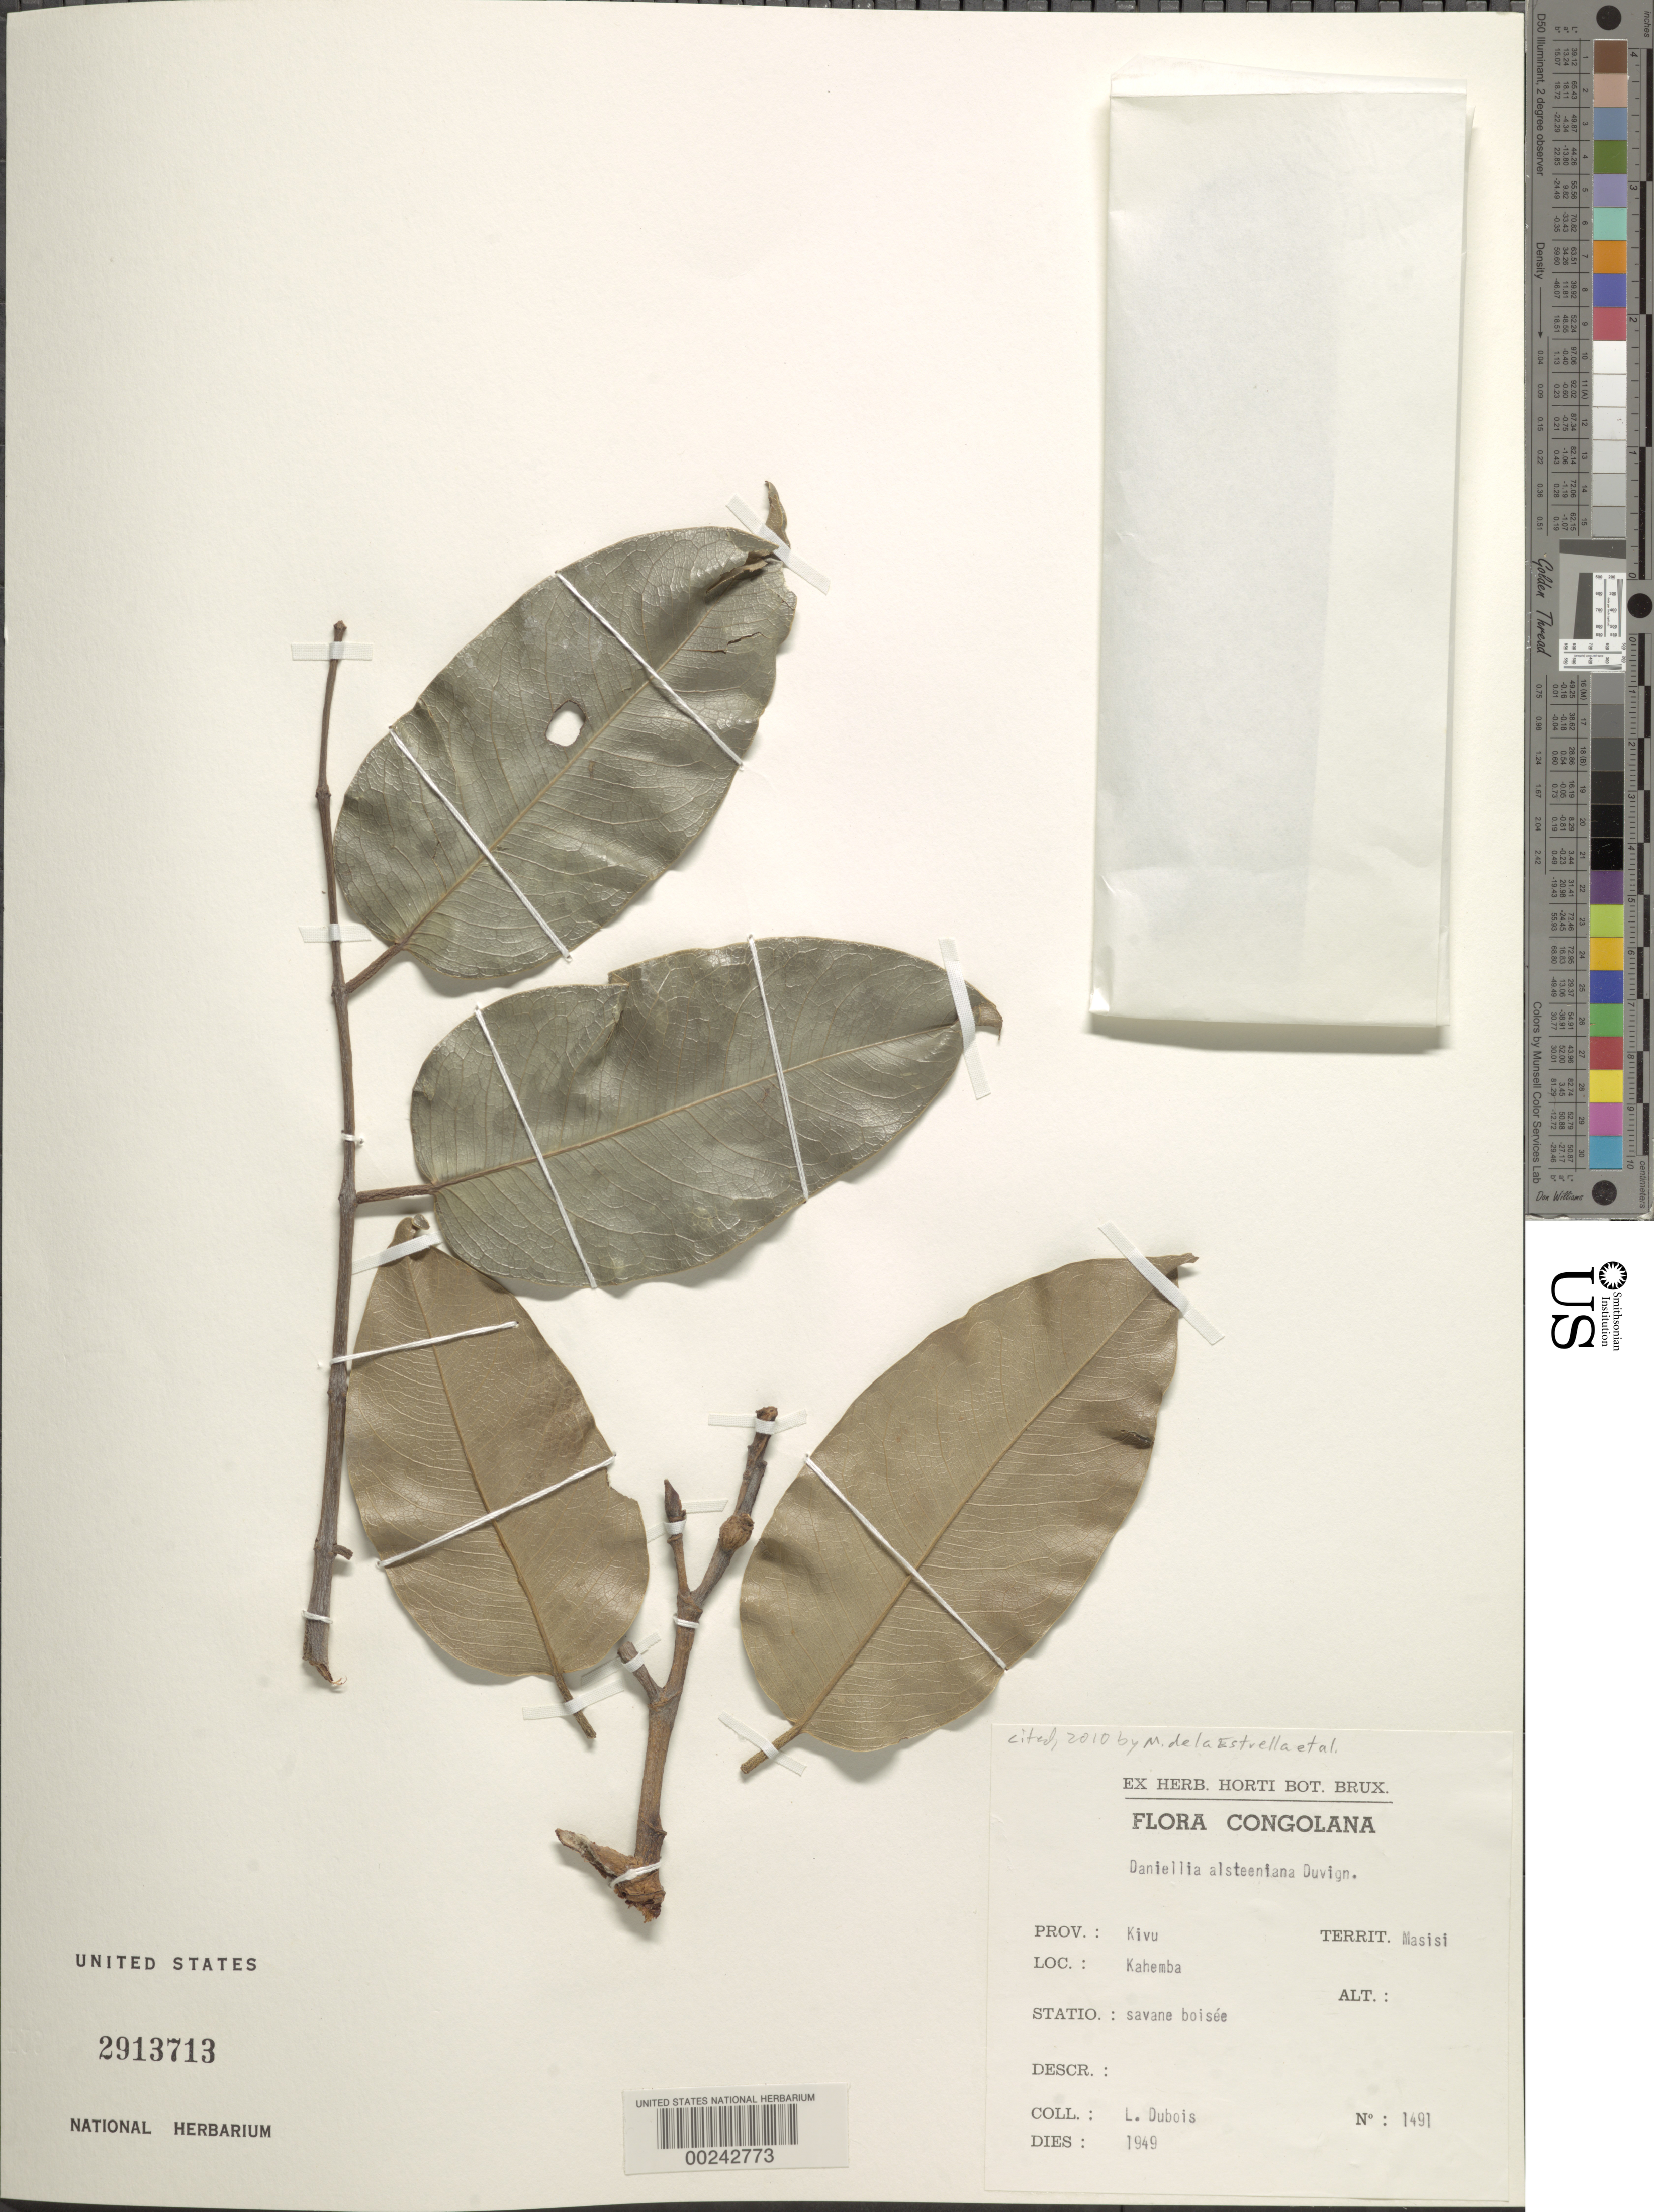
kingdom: Plantae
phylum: Tracheophyta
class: Magnoliopsida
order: Fabales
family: Fabaceae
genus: Daniellia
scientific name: Daniellia alsteeniana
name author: J. Duvign.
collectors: L. Dubois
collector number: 1491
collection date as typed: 1949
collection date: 1949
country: Congo, Democratic Republic of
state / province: Nord-Kivu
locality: Kahemba, masisi territory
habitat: Savanna forest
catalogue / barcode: US 2913713